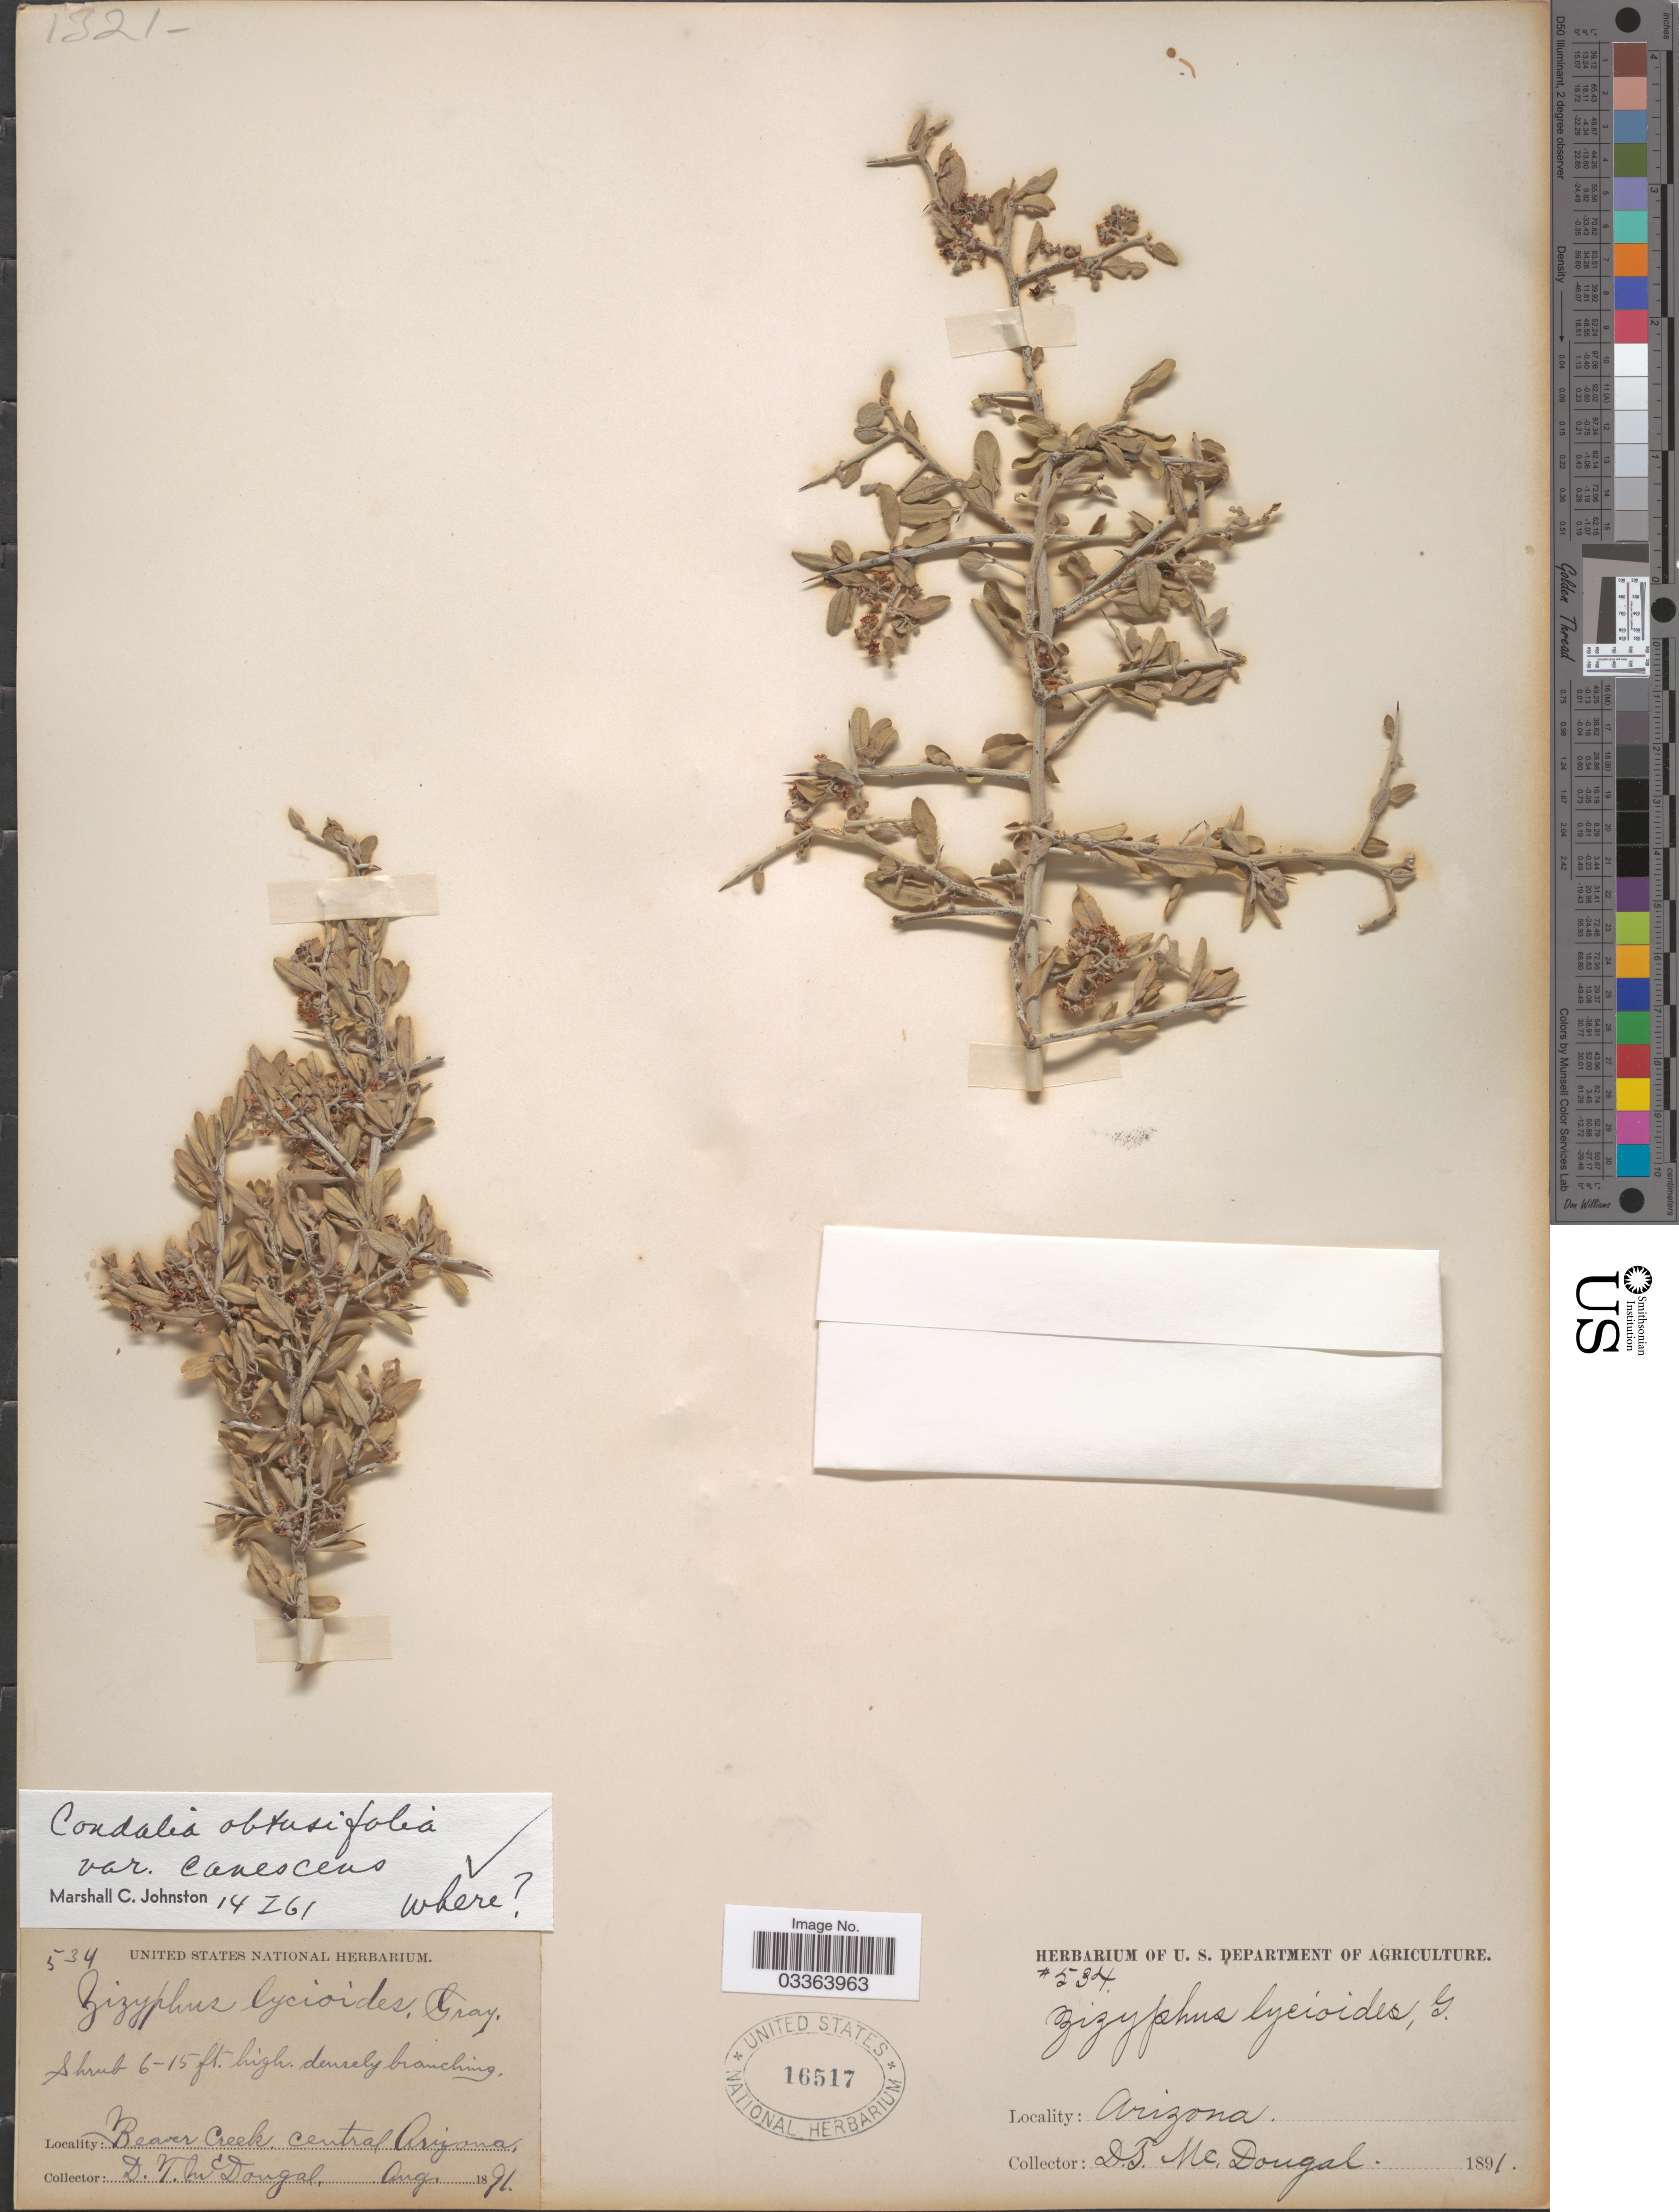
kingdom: Plantae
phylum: Tracheophyta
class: Magnoliopsida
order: Rosales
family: Rhamnaceae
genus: Sarcomphalus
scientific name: Sarcomphalus obtusifolius var. canescens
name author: (A. Gray) Hauenschild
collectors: D. McDougal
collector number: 534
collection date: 1891-08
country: United States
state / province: Arizona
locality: Beaver Creek, central Arizona.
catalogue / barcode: US 16517